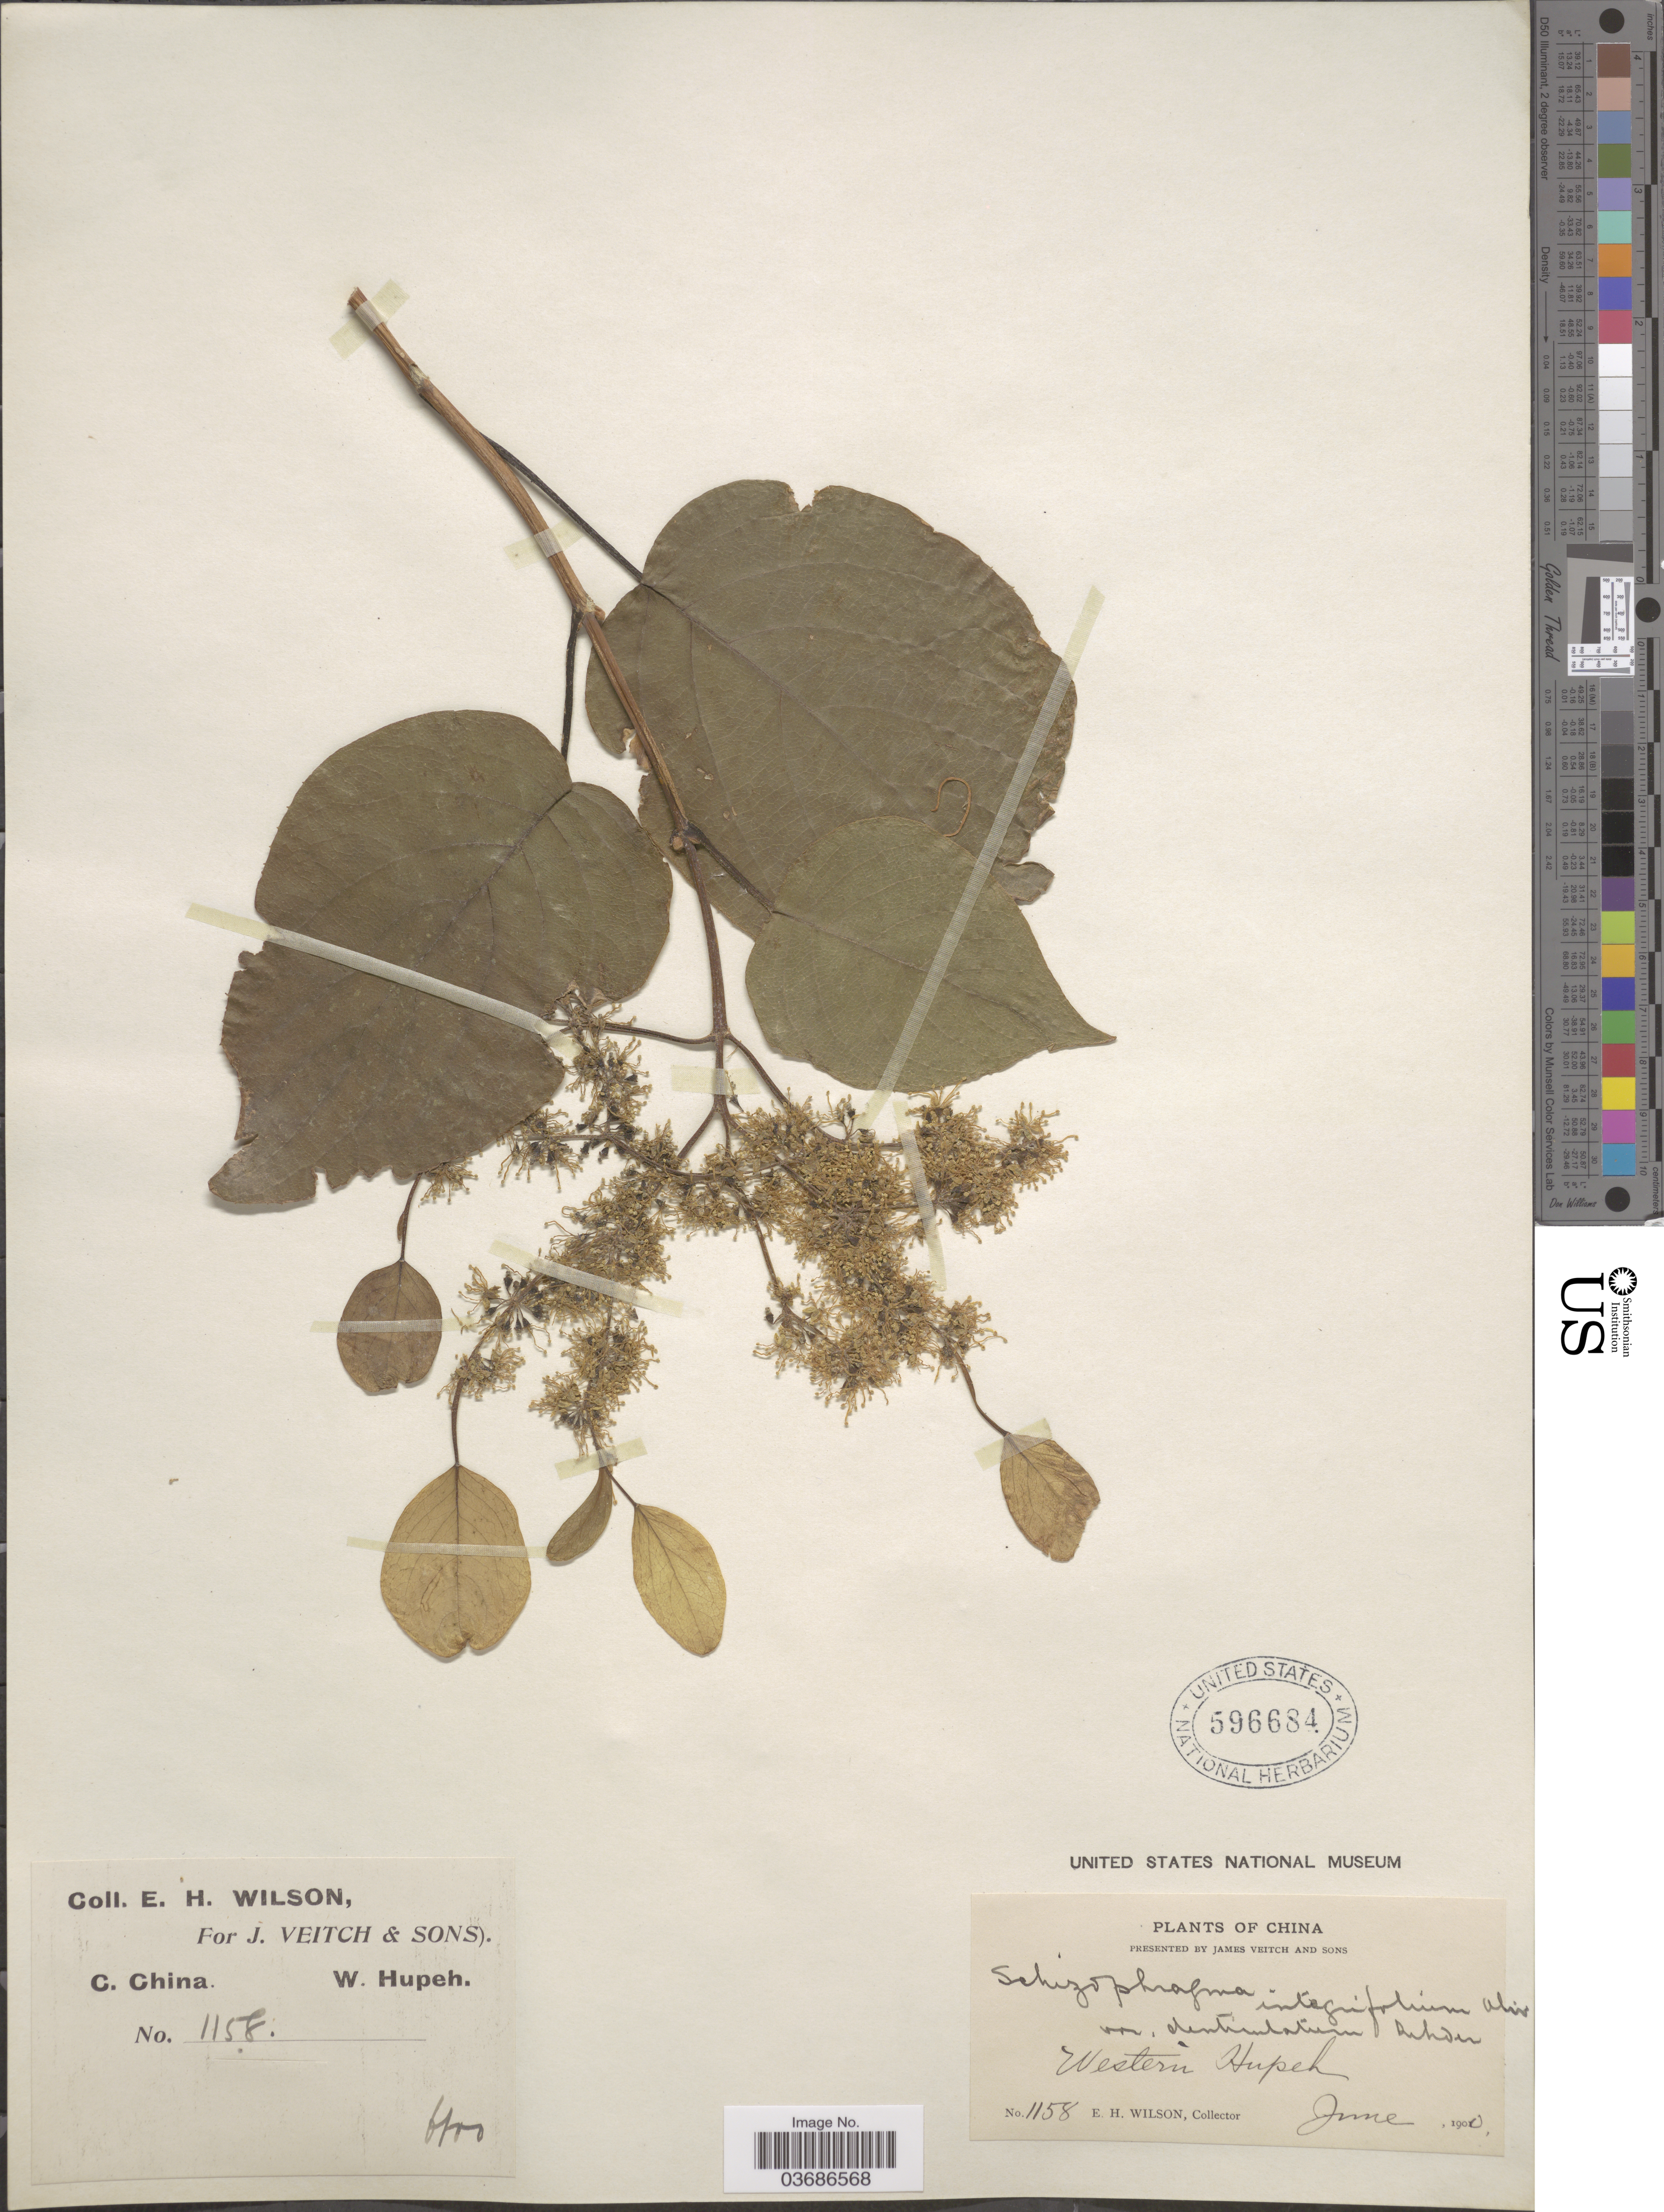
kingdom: Plantae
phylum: Tracheophyta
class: Magnoliopsida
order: Cornales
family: Hydrangeaceae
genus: Hydrangea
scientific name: Hydrangea ampla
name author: (Chun) Y. De Smet & Granados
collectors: E. Wilson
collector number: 1158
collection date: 1900-06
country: China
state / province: Hubei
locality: C. China. W. Hupeh. Western Hupeh.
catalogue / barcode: US 596684